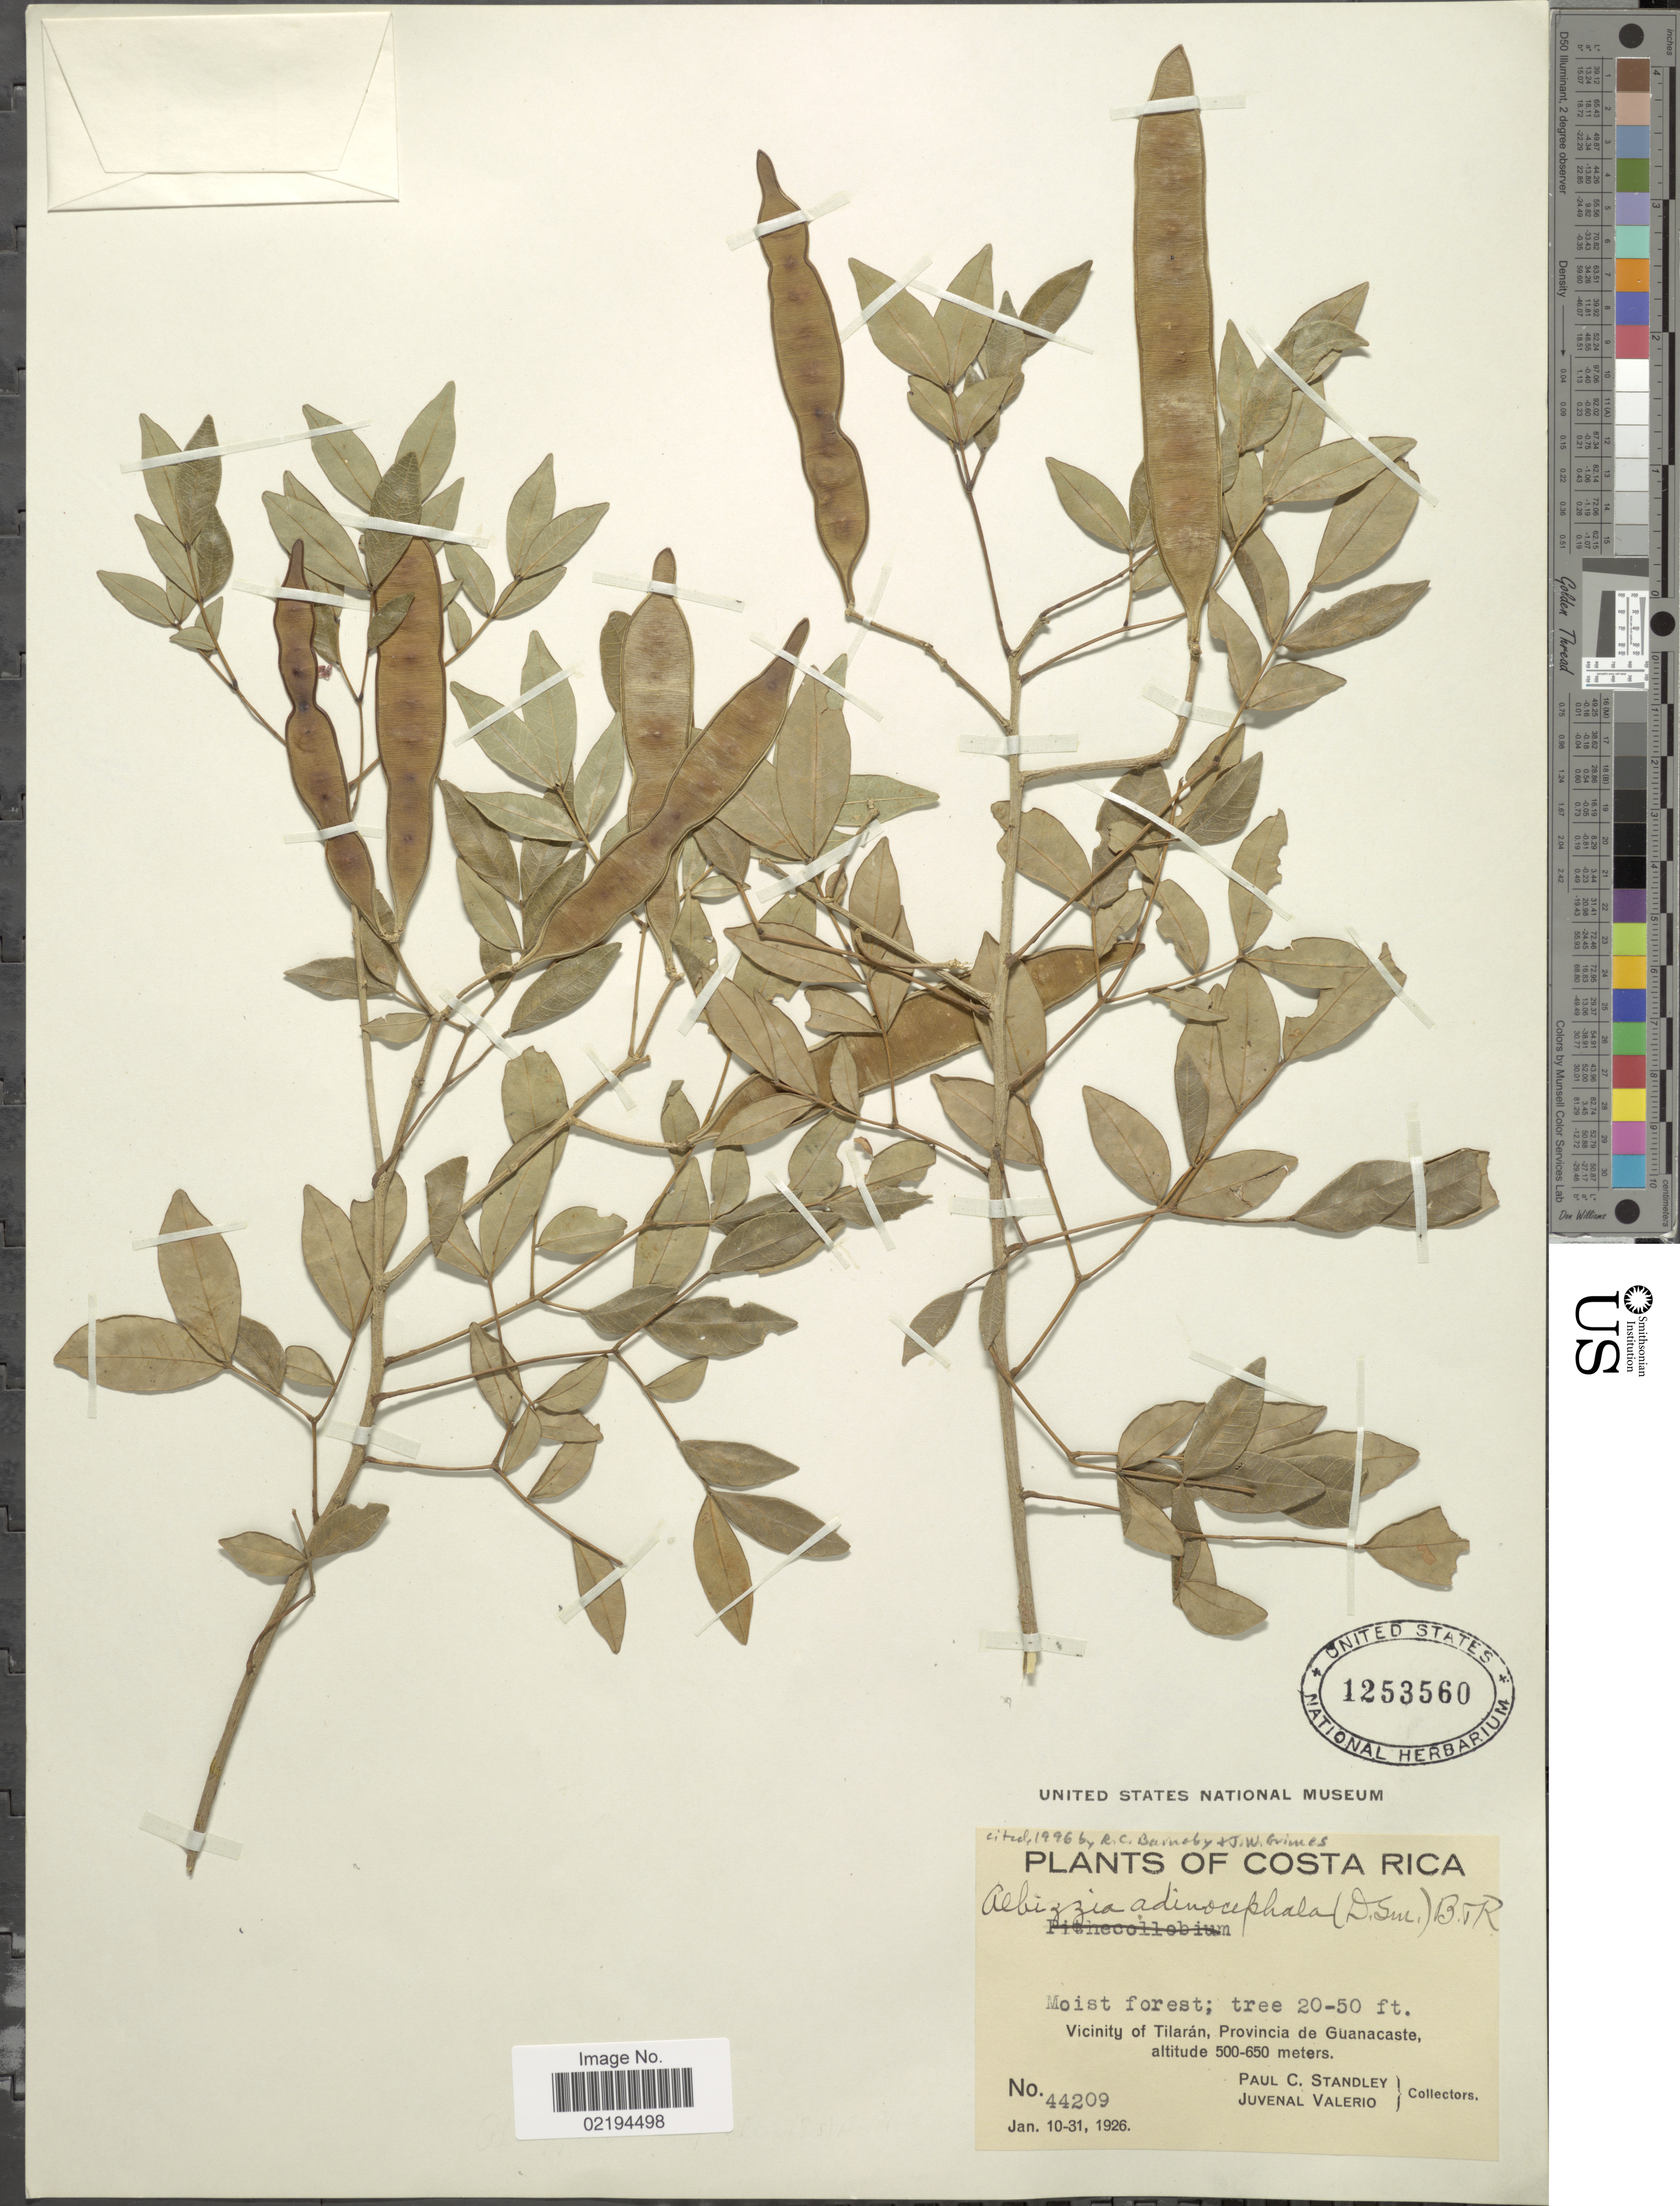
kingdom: Plantae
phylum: Tracheophyta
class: Magnoliopsida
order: Fabales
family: Fabaceae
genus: Pseudalbizzia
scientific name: Pseudalbizzia adinocephala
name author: (Donn. Sm.) Koenen & Duno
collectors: P. C. Standley & J. Valerio R.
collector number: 44209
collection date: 1926-01-10/1926-01-31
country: Costa Rica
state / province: Guanacaste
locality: Vicinity of Tilaran.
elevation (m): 500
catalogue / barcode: US 1253560